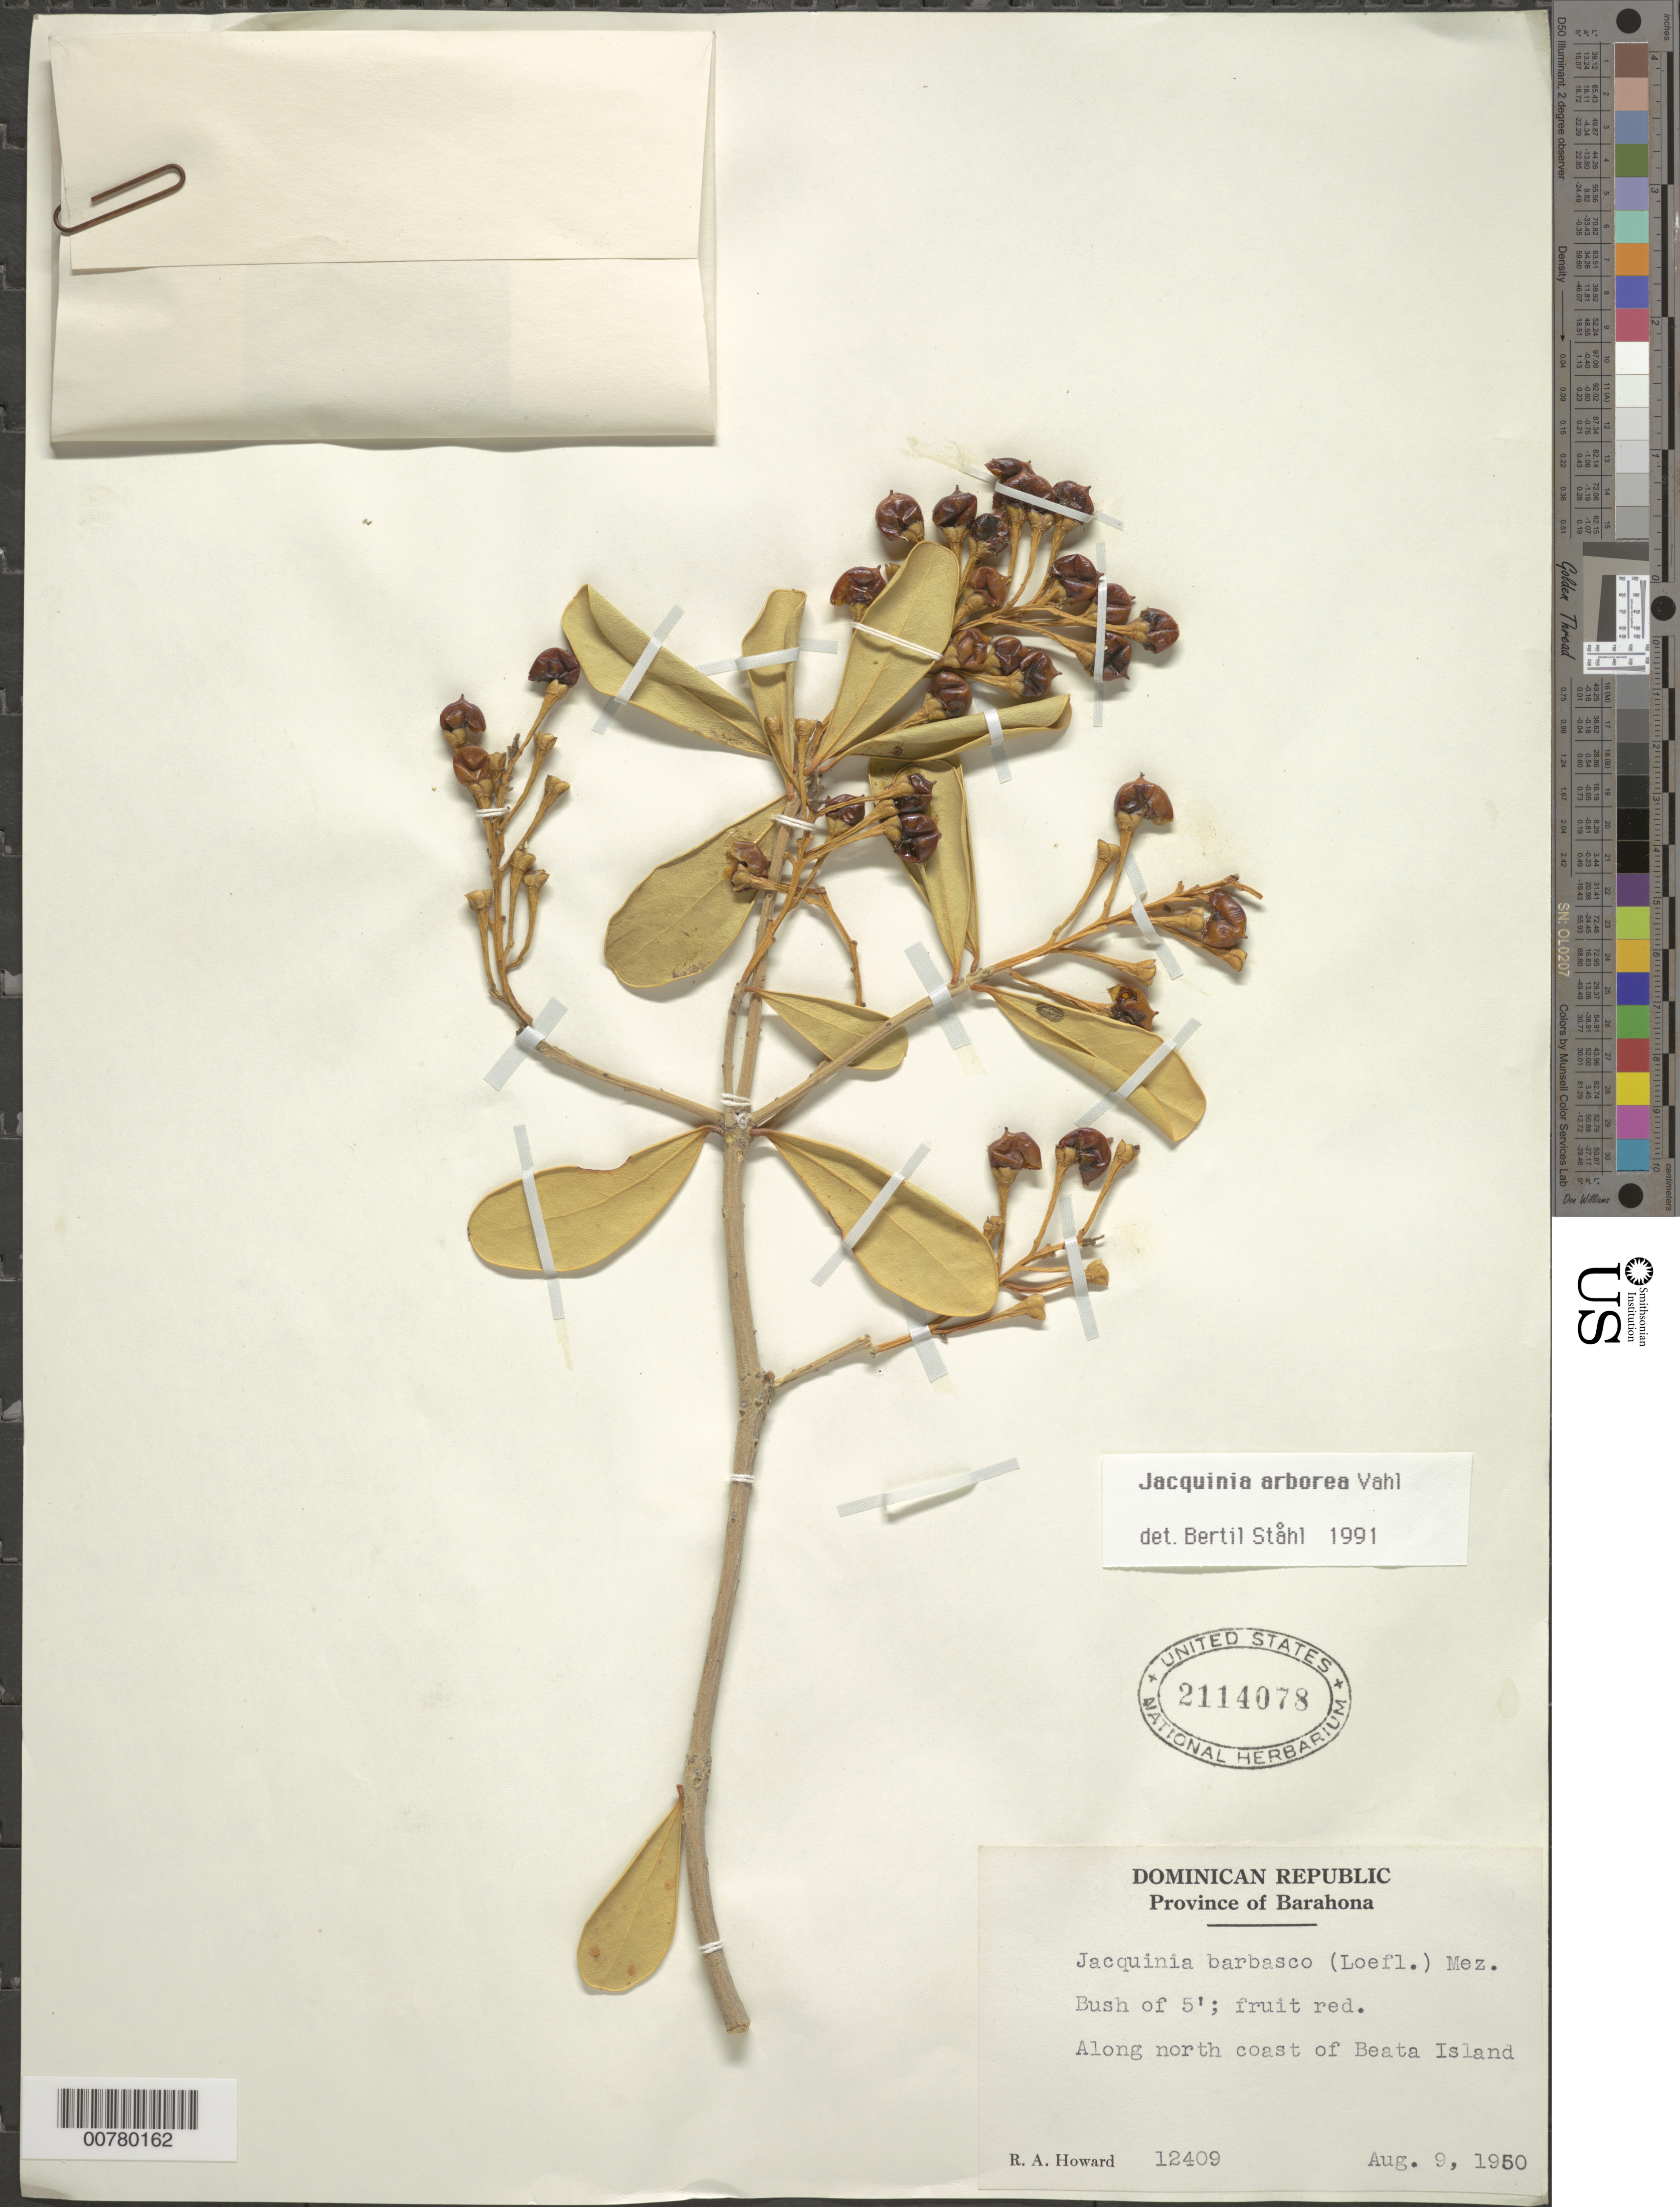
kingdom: Plantae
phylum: Tracheophyta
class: Magnoliopsida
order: Ericales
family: Primulaceae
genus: Jacquinia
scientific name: Jacquinia arborea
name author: Vahl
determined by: Ståhl, B.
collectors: R. A. Howard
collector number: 12409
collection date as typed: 09 Aug 1950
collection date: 1950-08-09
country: Dominican Republic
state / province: Barahona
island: Hispaniola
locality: Along north coast of Beata Island.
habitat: Along coast.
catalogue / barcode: US 2114078